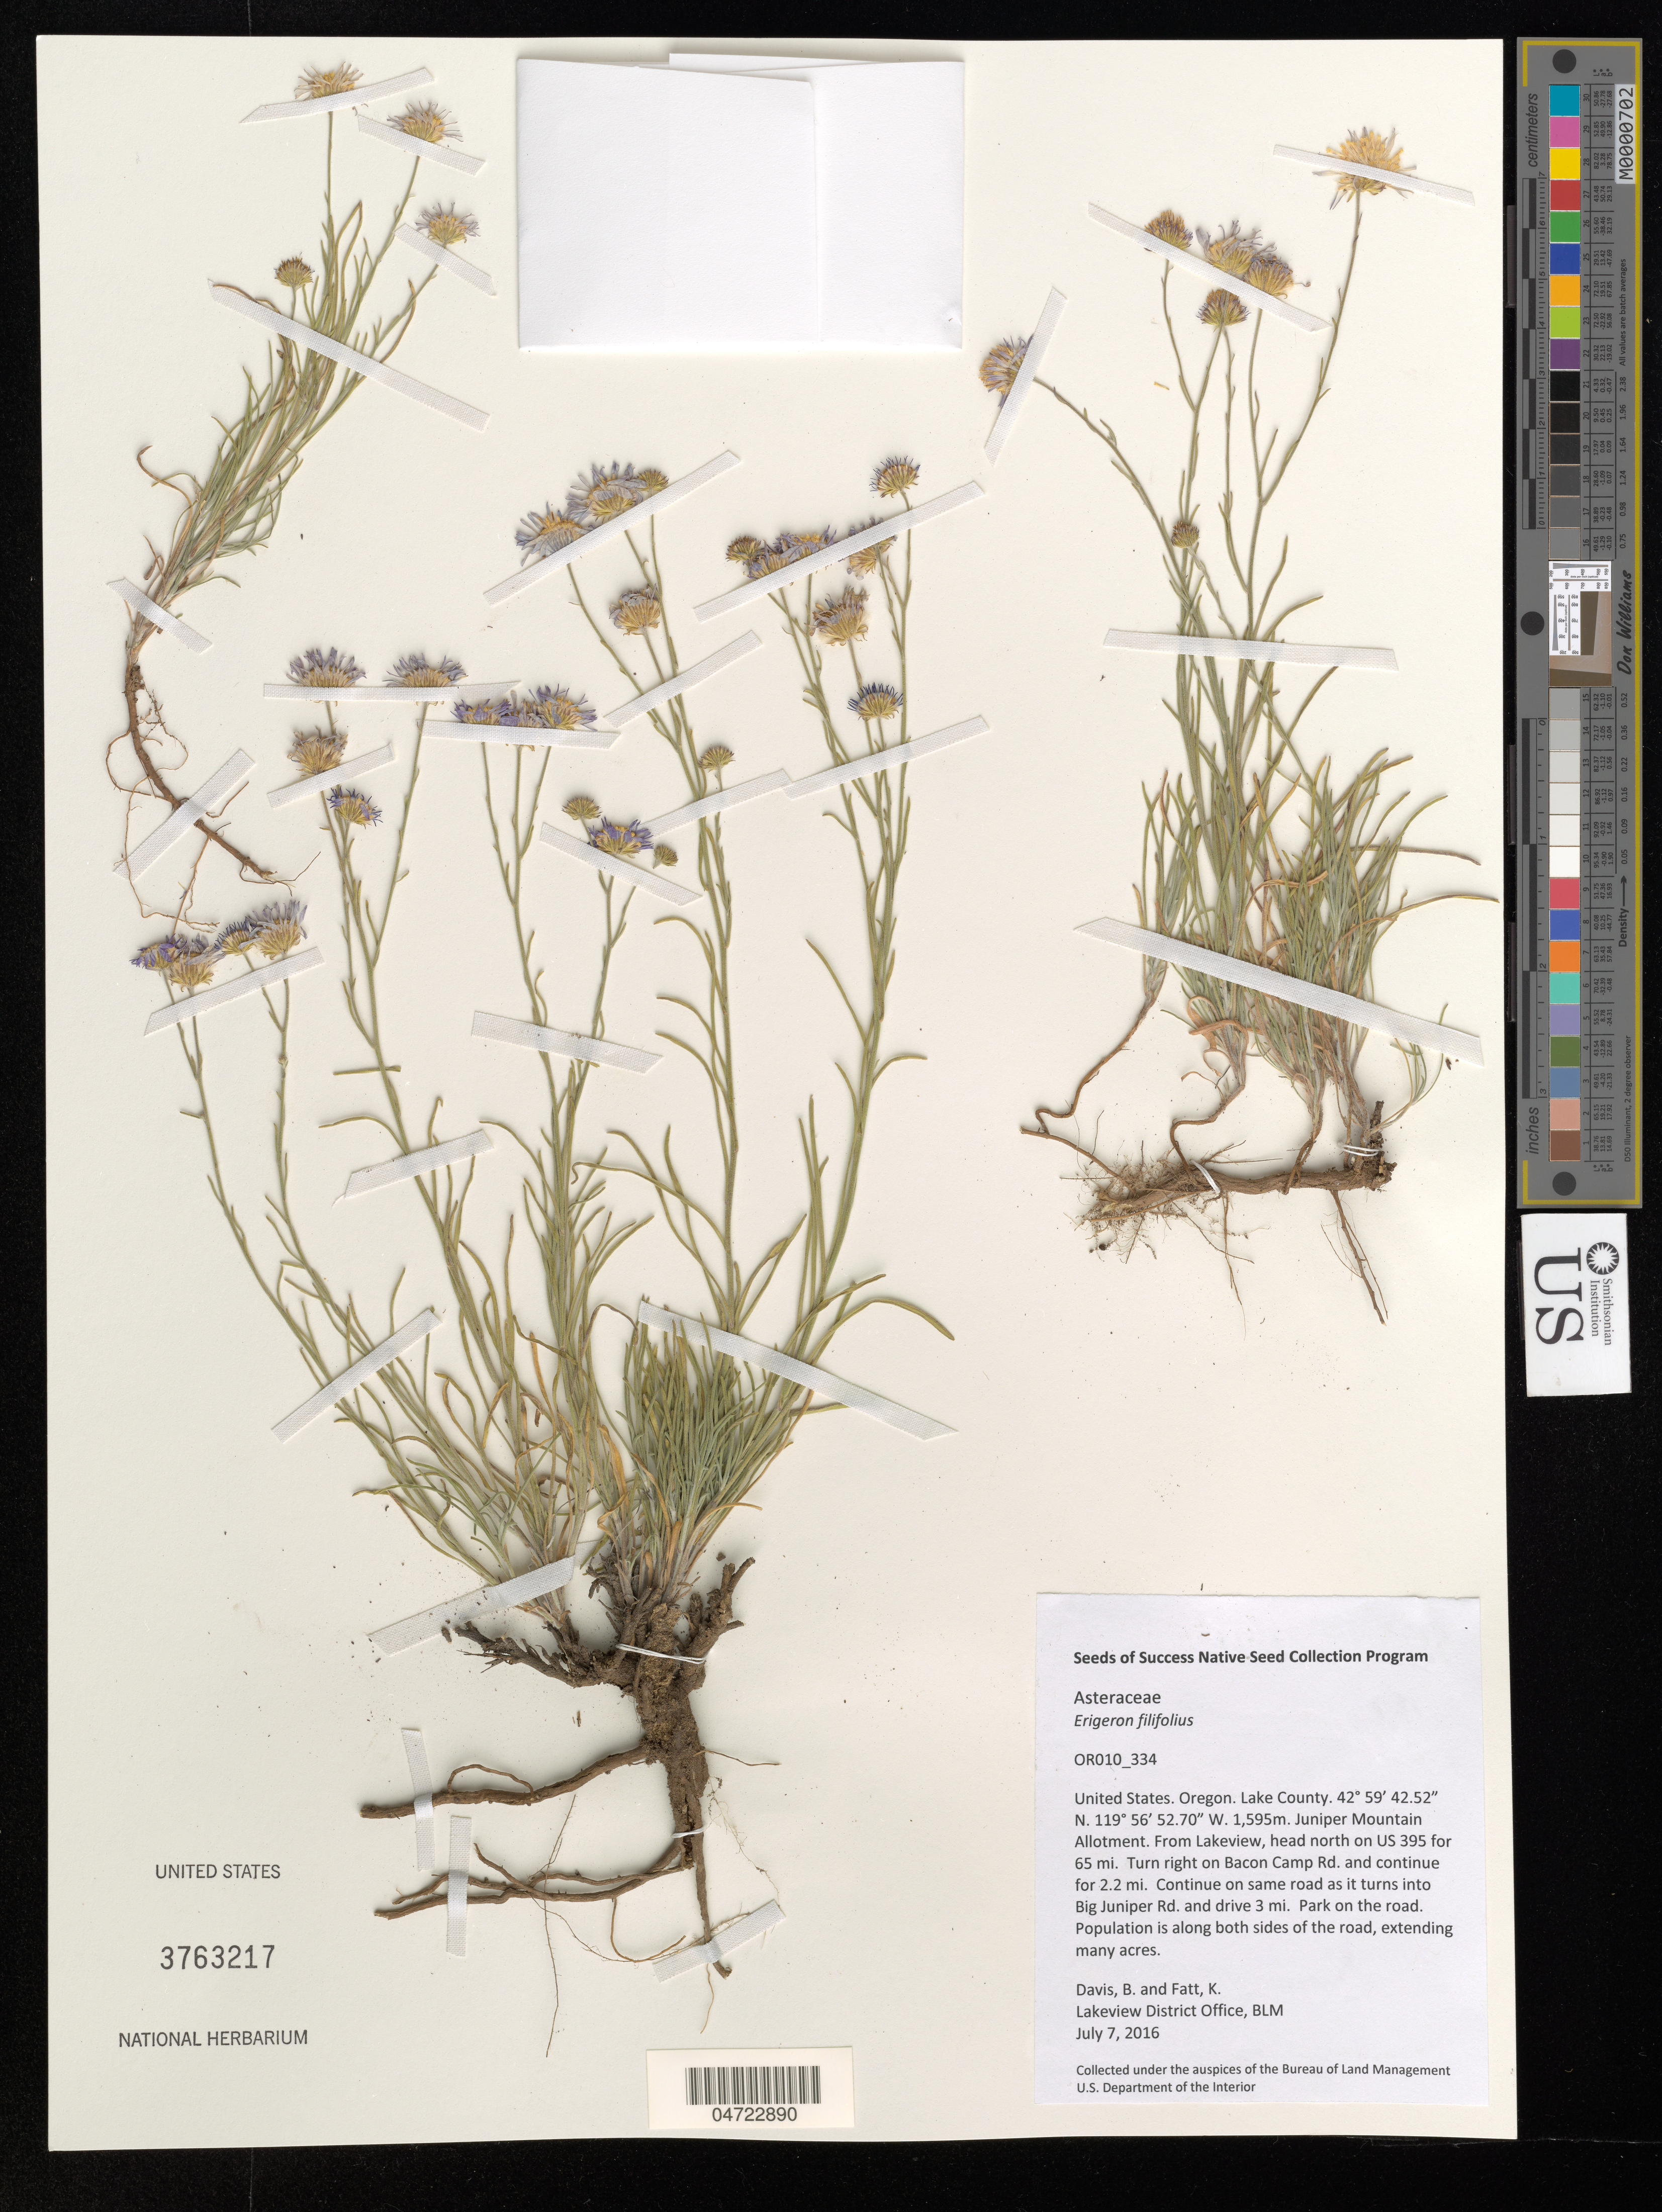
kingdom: Plantae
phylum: Tracheophyta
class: Magnoliopsida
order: Asterales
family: Asteraceae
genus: Erigeron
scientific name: Erigeron filifolius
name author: (Hook.) Nutt.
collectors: B. Davis & K. Fatt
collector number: OR010_334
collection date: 2016-07-07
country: United States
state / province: Oregon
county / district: Lake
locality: Lake County. Juniper Mountain Allotment. From Lakeview, head north on US 395 for 65 mi. Turn right on Bacon Camp Rd. and continue for 2.2 mi. Continue on same road as it turns into Big Juniper Rd. and drive 3 mi. Park on the road. Population is along both sides of the road, extending many acres.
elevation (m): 1595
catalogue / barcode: US 3763217